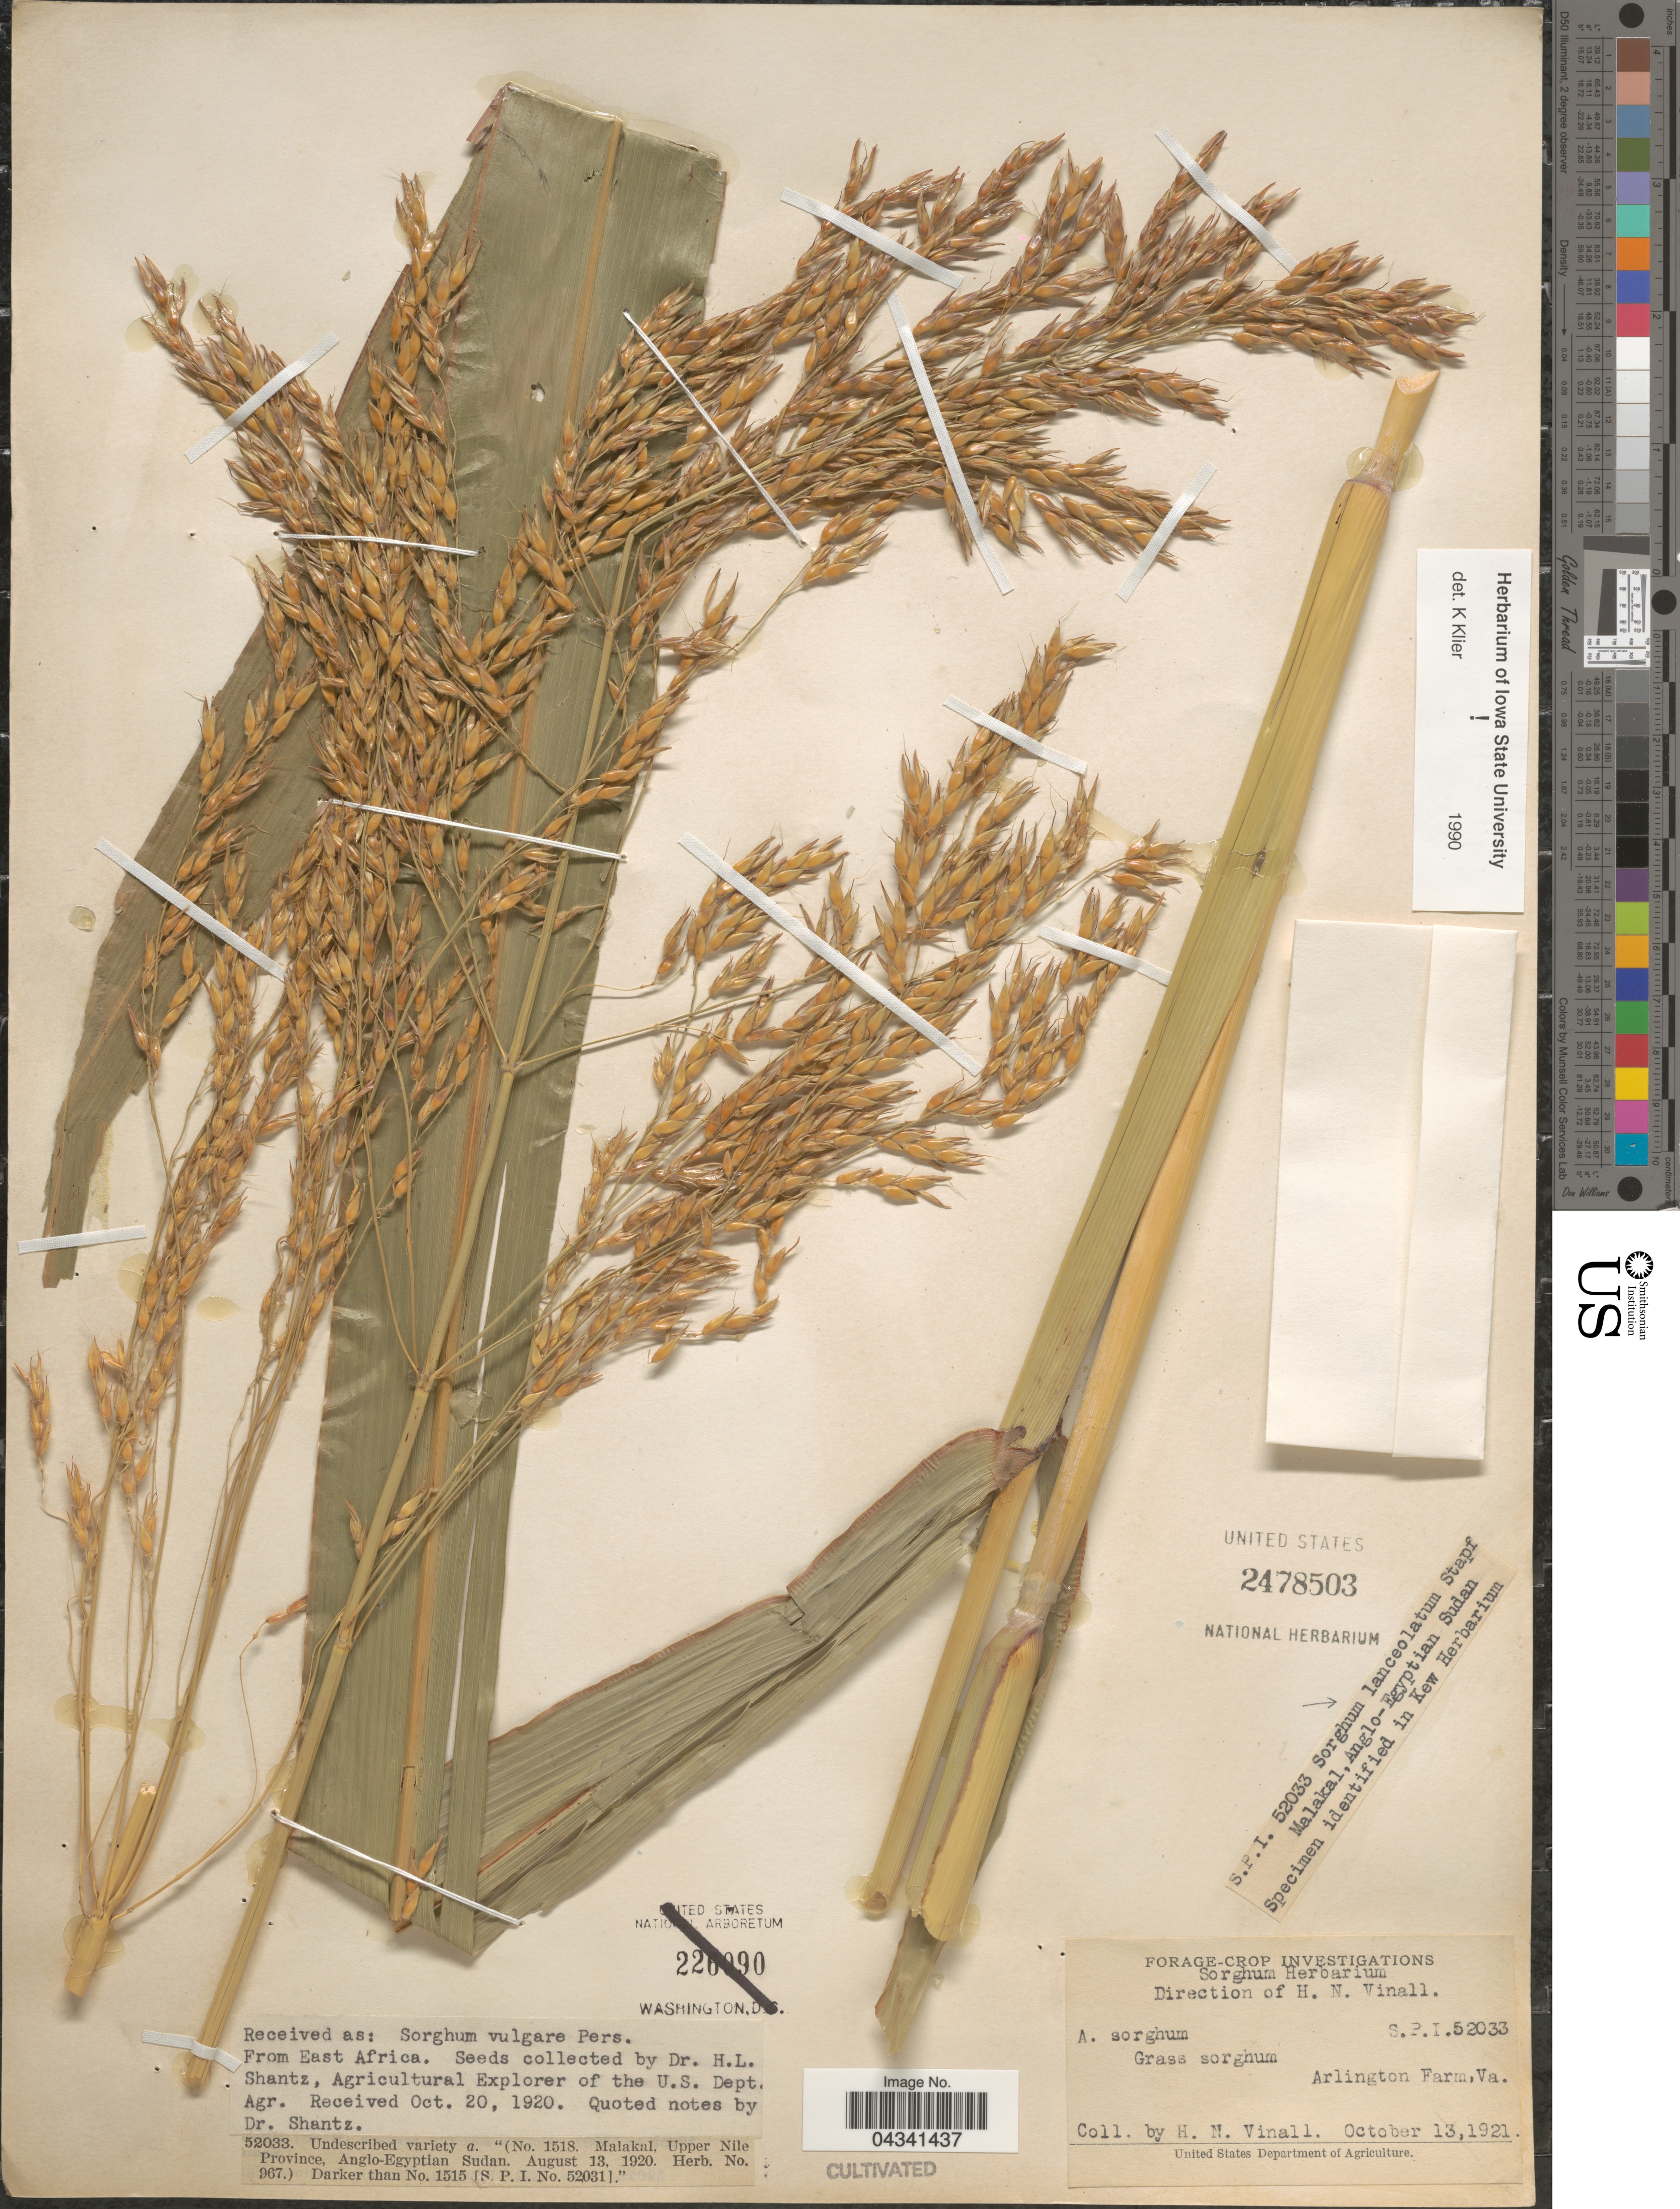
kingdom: Plantae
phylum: Tracheophyta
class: Liliopsida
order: Poales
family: Poaceae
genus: Sorghum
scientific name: Sorghum arundinaceum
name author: (Desv.) Stapf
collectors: H. Vinall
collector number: S.P.I. 52033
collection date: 1921-10-13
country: United States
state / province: Virginia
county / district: Arlington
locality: Arlington Farm.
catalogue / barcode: US 2478503